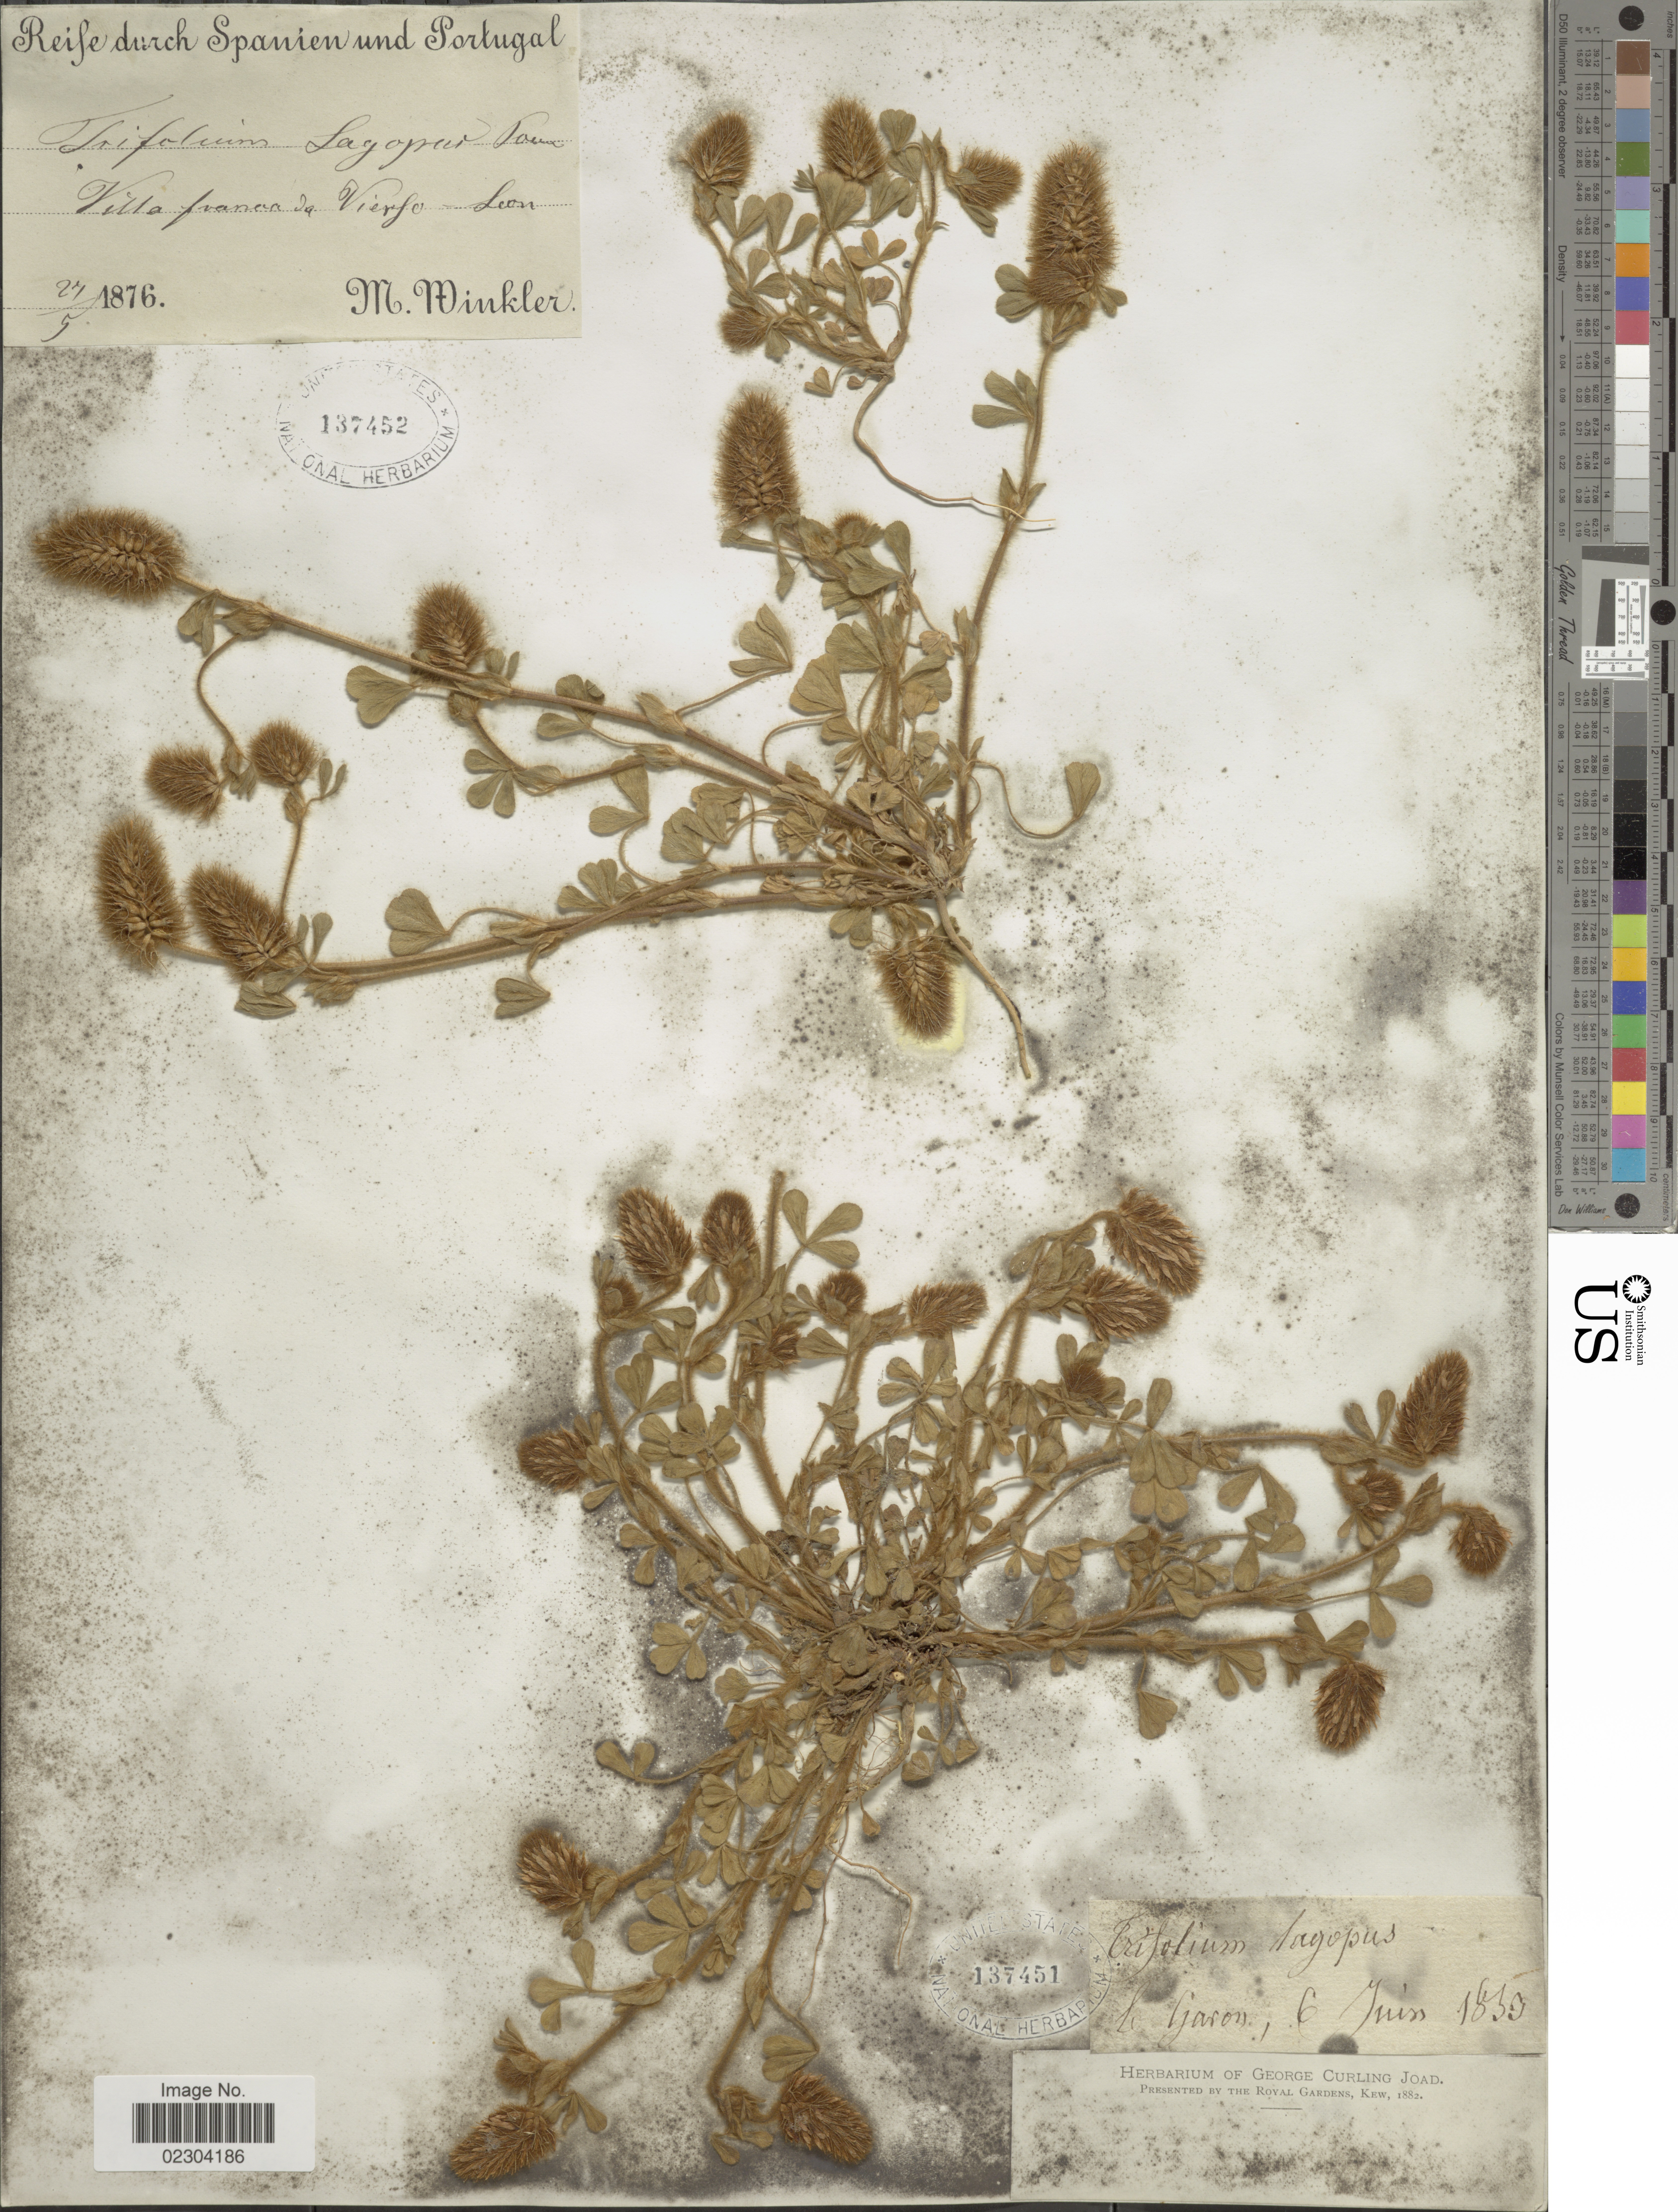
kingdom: Plantae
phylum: Tracheophyta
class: Magnoliopsida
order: Fabales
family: Fabaceae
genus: Trifolium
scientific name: Trifolium lagopus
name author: Willd.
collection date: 1850-06-06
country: Spain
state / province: Castilla y León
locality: Le Garon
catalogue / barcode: US 137451-2